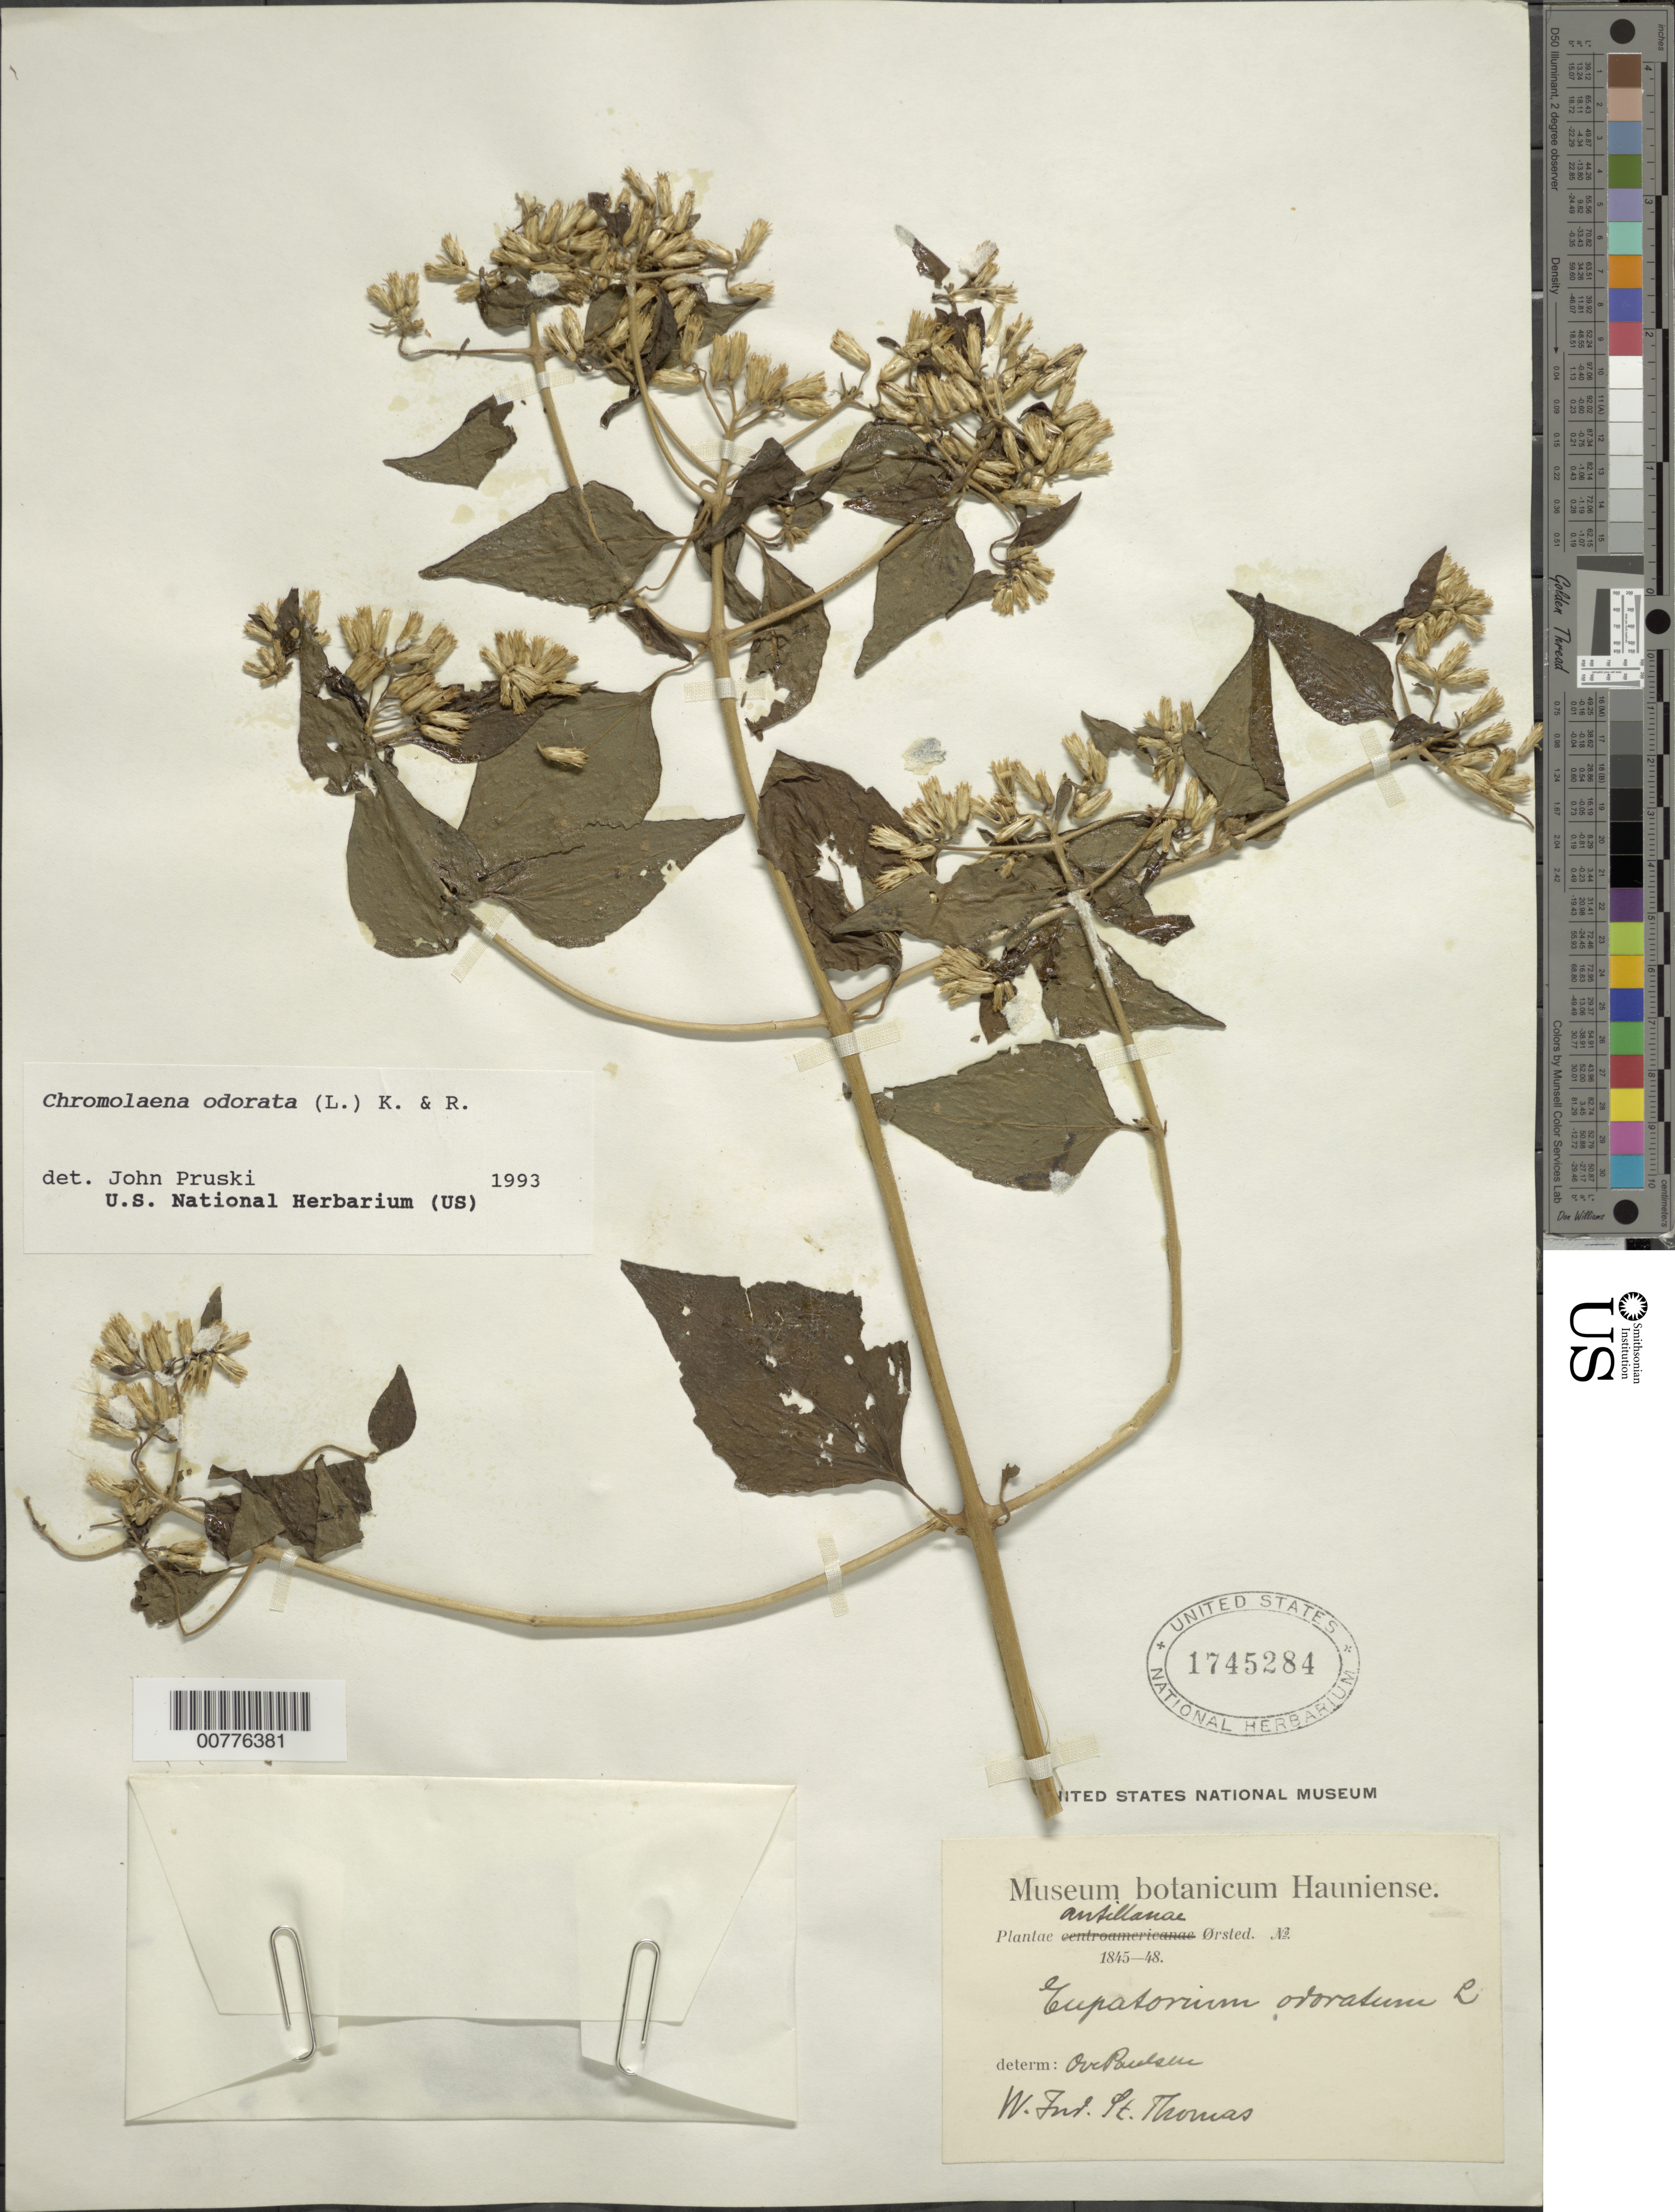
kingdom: Plantae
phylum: Tracheophyta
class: Magnoliopsida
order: Asterales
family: Asteraceae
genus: Chromolaena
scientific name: Chromolaena odorata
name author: (L.) R.M. King & H. Rob.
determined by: Pruski, J. F.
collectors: A. S. Oersted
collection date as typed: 1845 to -- --- 1848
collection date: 1845/1848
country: U.S. Virgin Islands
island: St. Thomas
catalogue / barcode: US 1745284